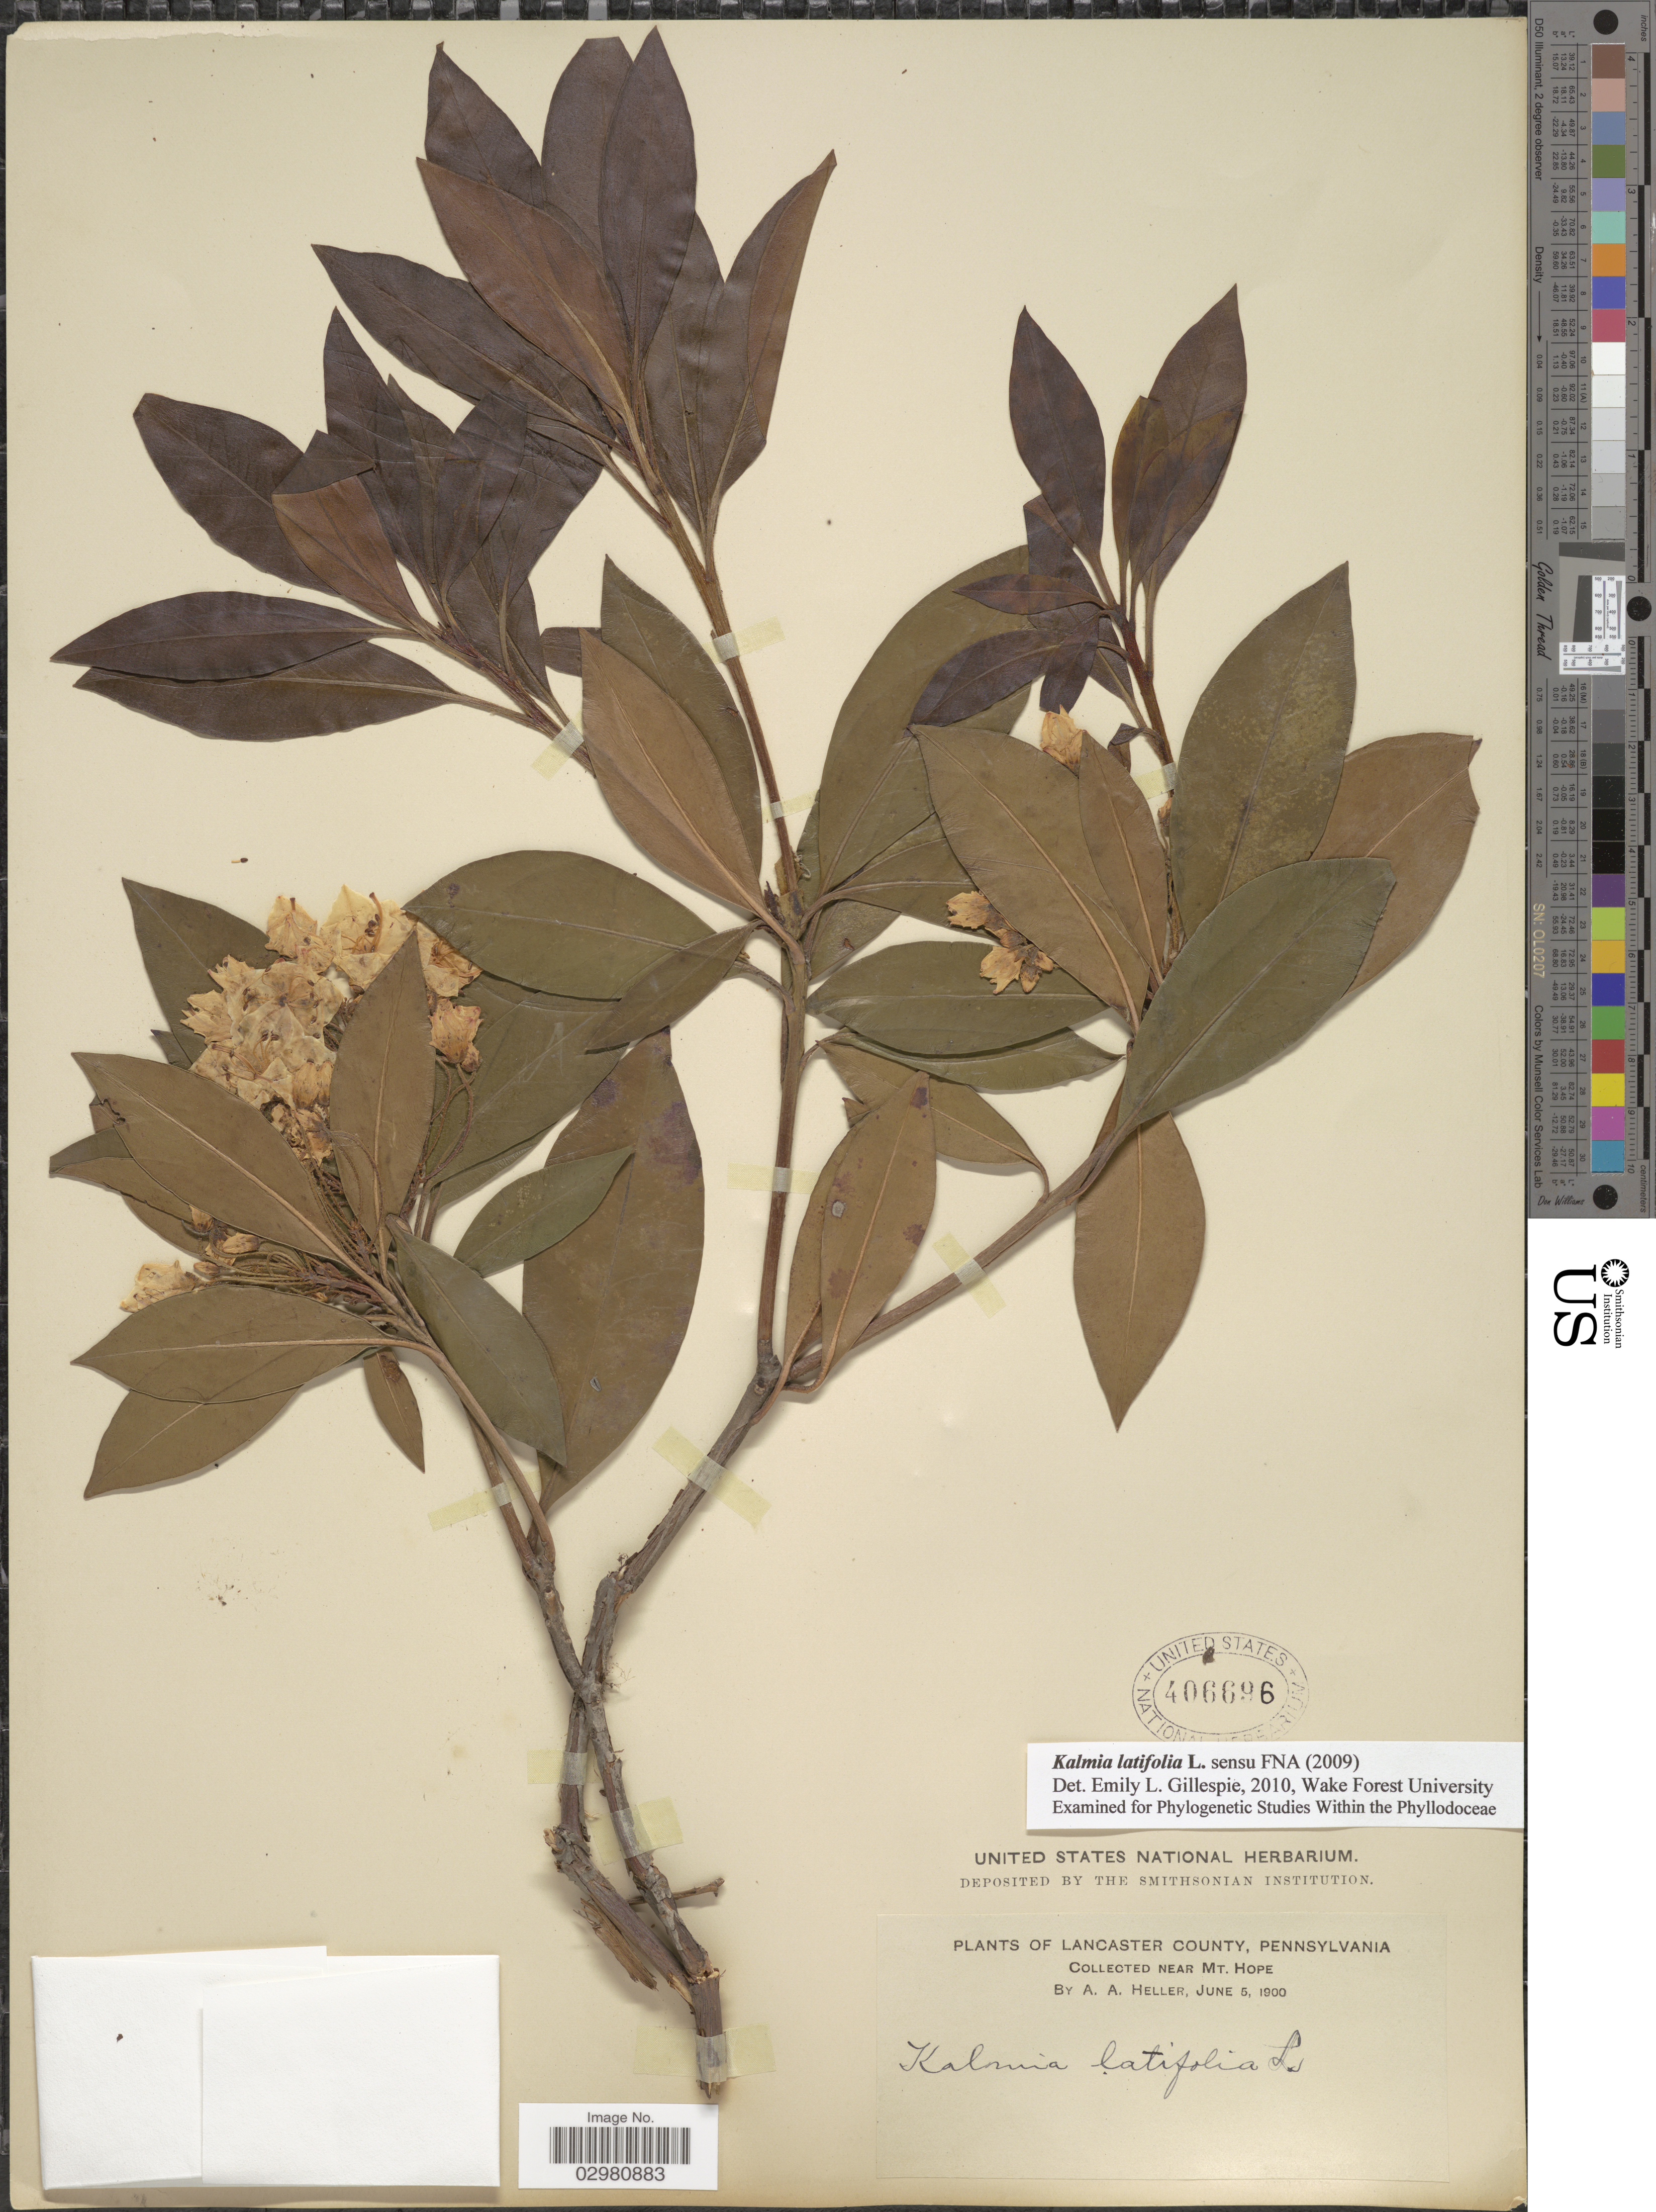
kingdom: Plantae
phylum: Tracheophyta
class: Magnoliopsida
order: Ericales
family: Ericaceae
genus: Kalmia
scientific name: Kalmia latifolia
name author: L.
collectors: A. A. Heller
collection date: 1900-06-05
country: United States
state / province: Pennsylvania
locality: Lancaster County. Near Mt. Hope.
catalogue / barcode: US 406696